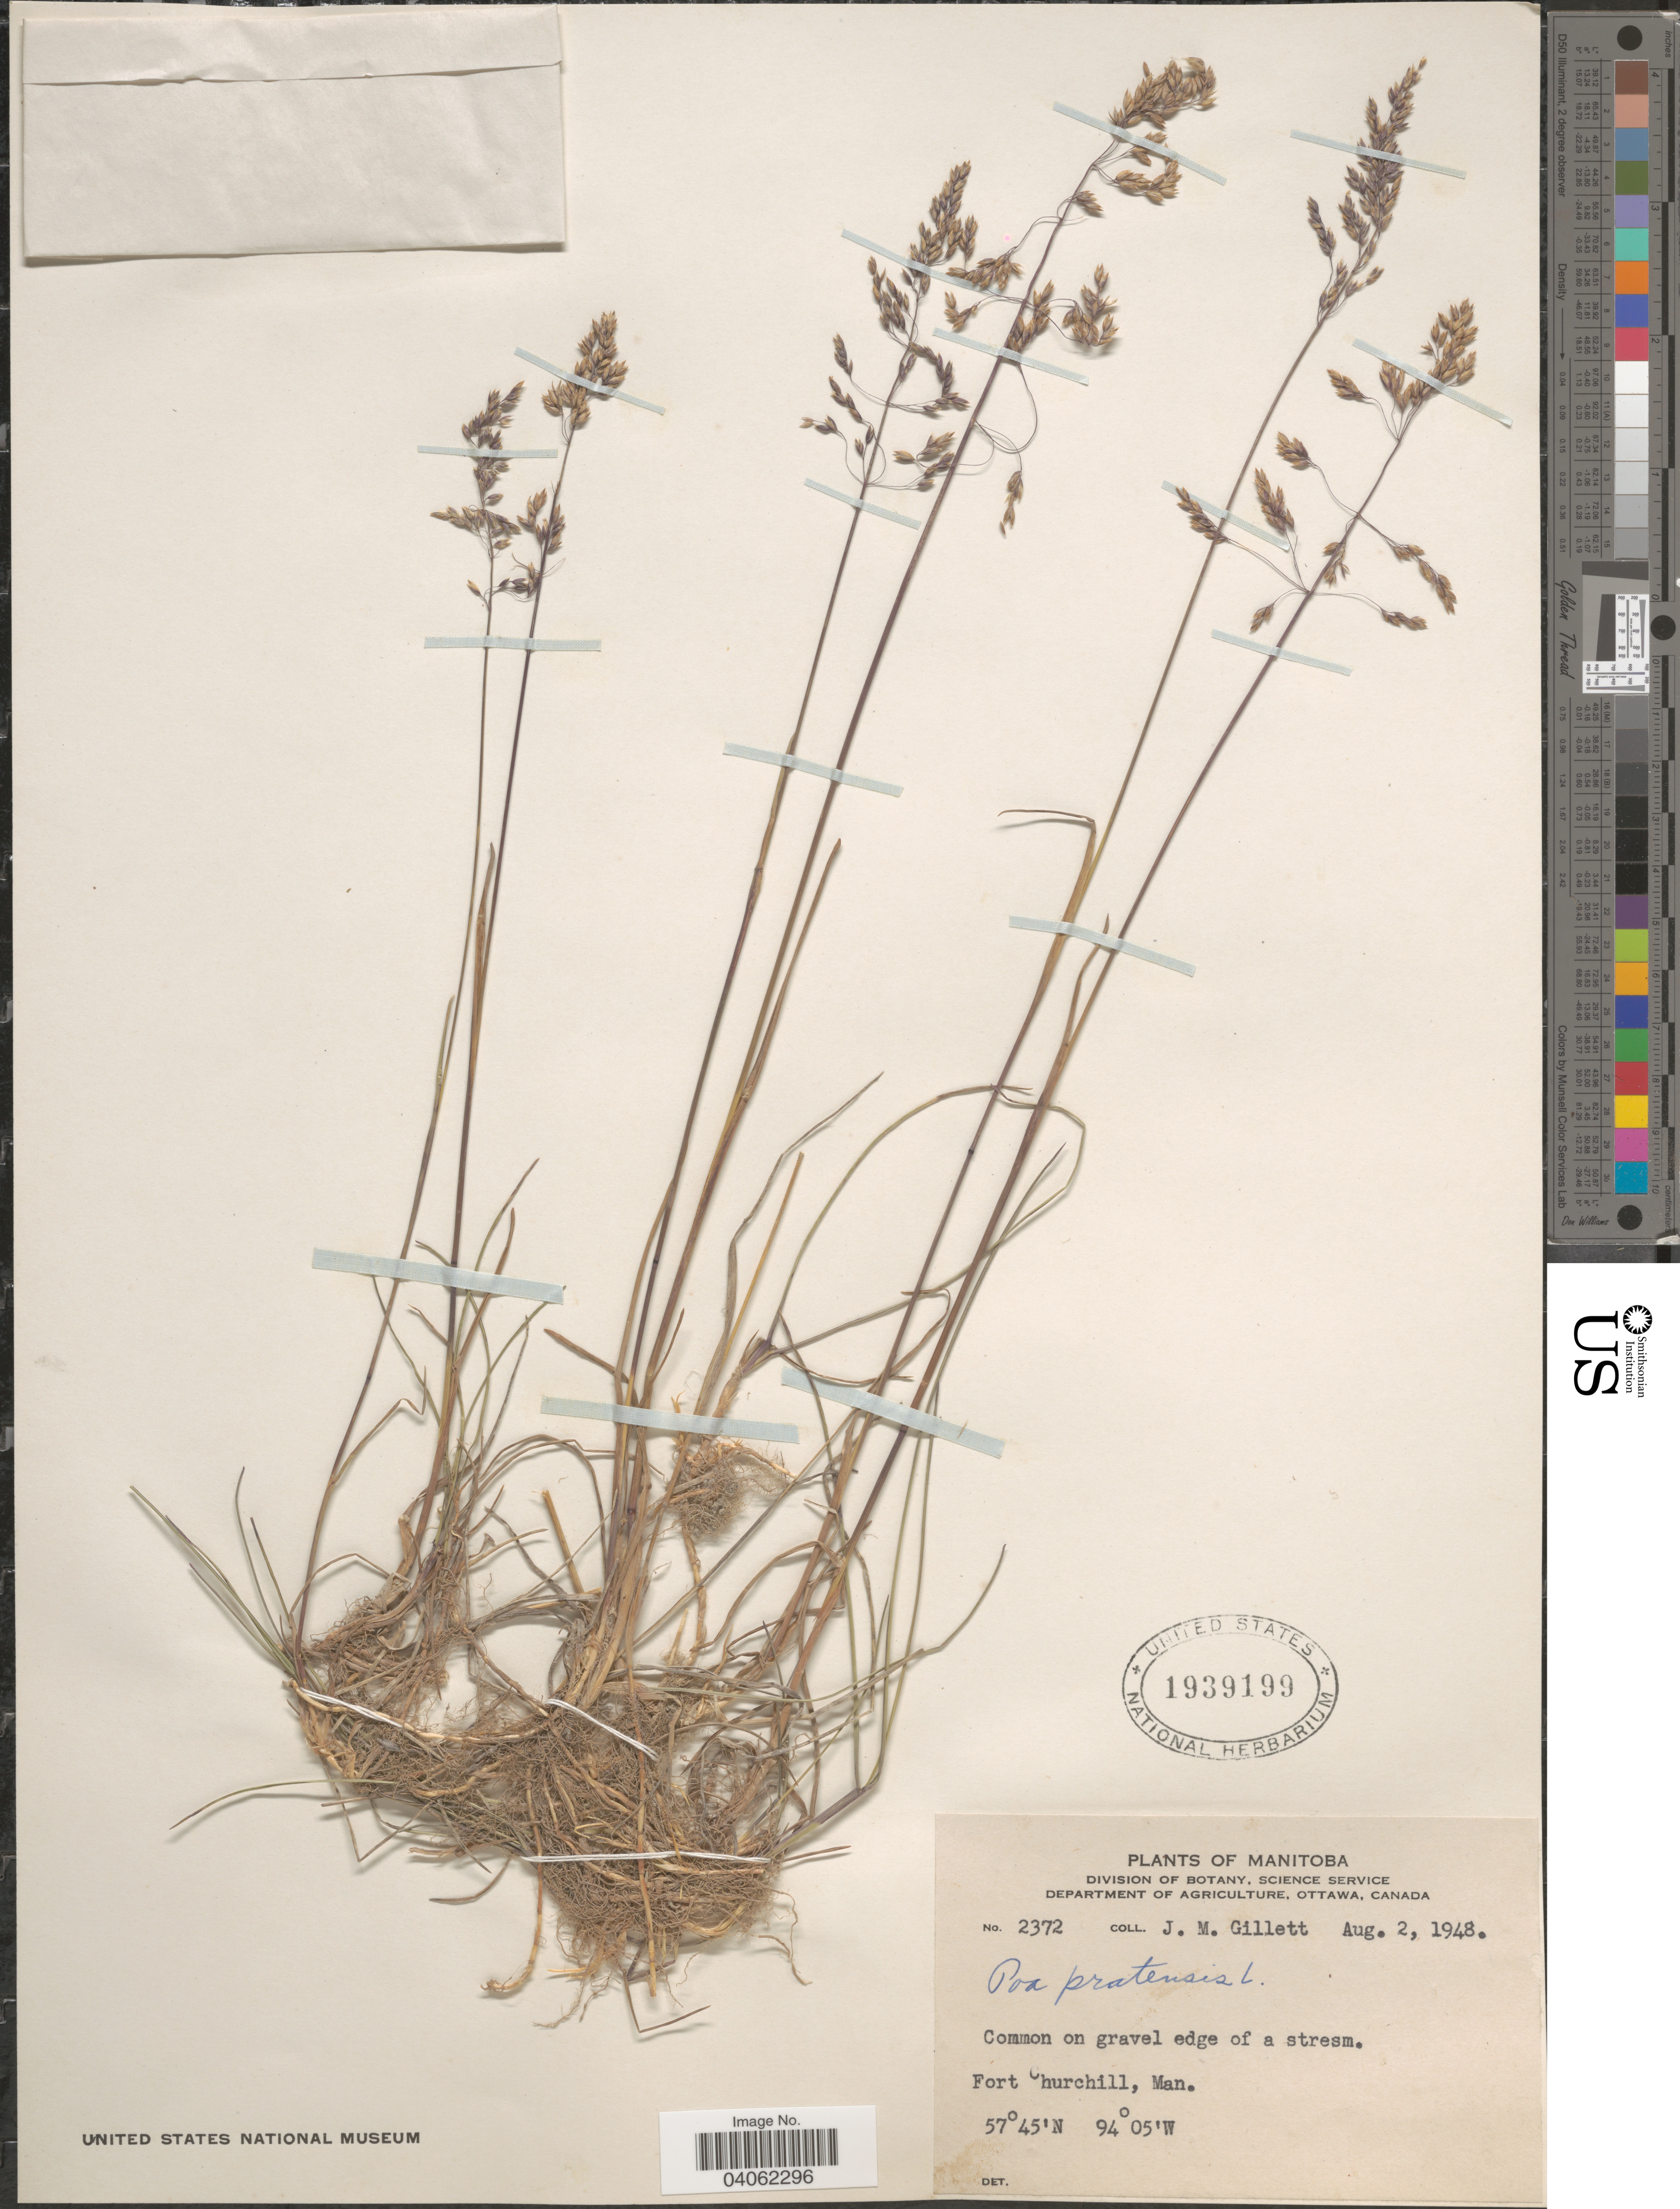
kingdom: Plantae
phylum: Tracheophyta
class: Liliopsida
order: Poales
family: Poaceae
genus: Poa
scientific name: Poa pratensis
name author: L.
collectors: J. M. Gillett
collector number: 2372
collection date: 1948-08-02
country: Canada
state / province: Manitoba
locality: Fort Churchill.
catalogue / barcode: US 1939199